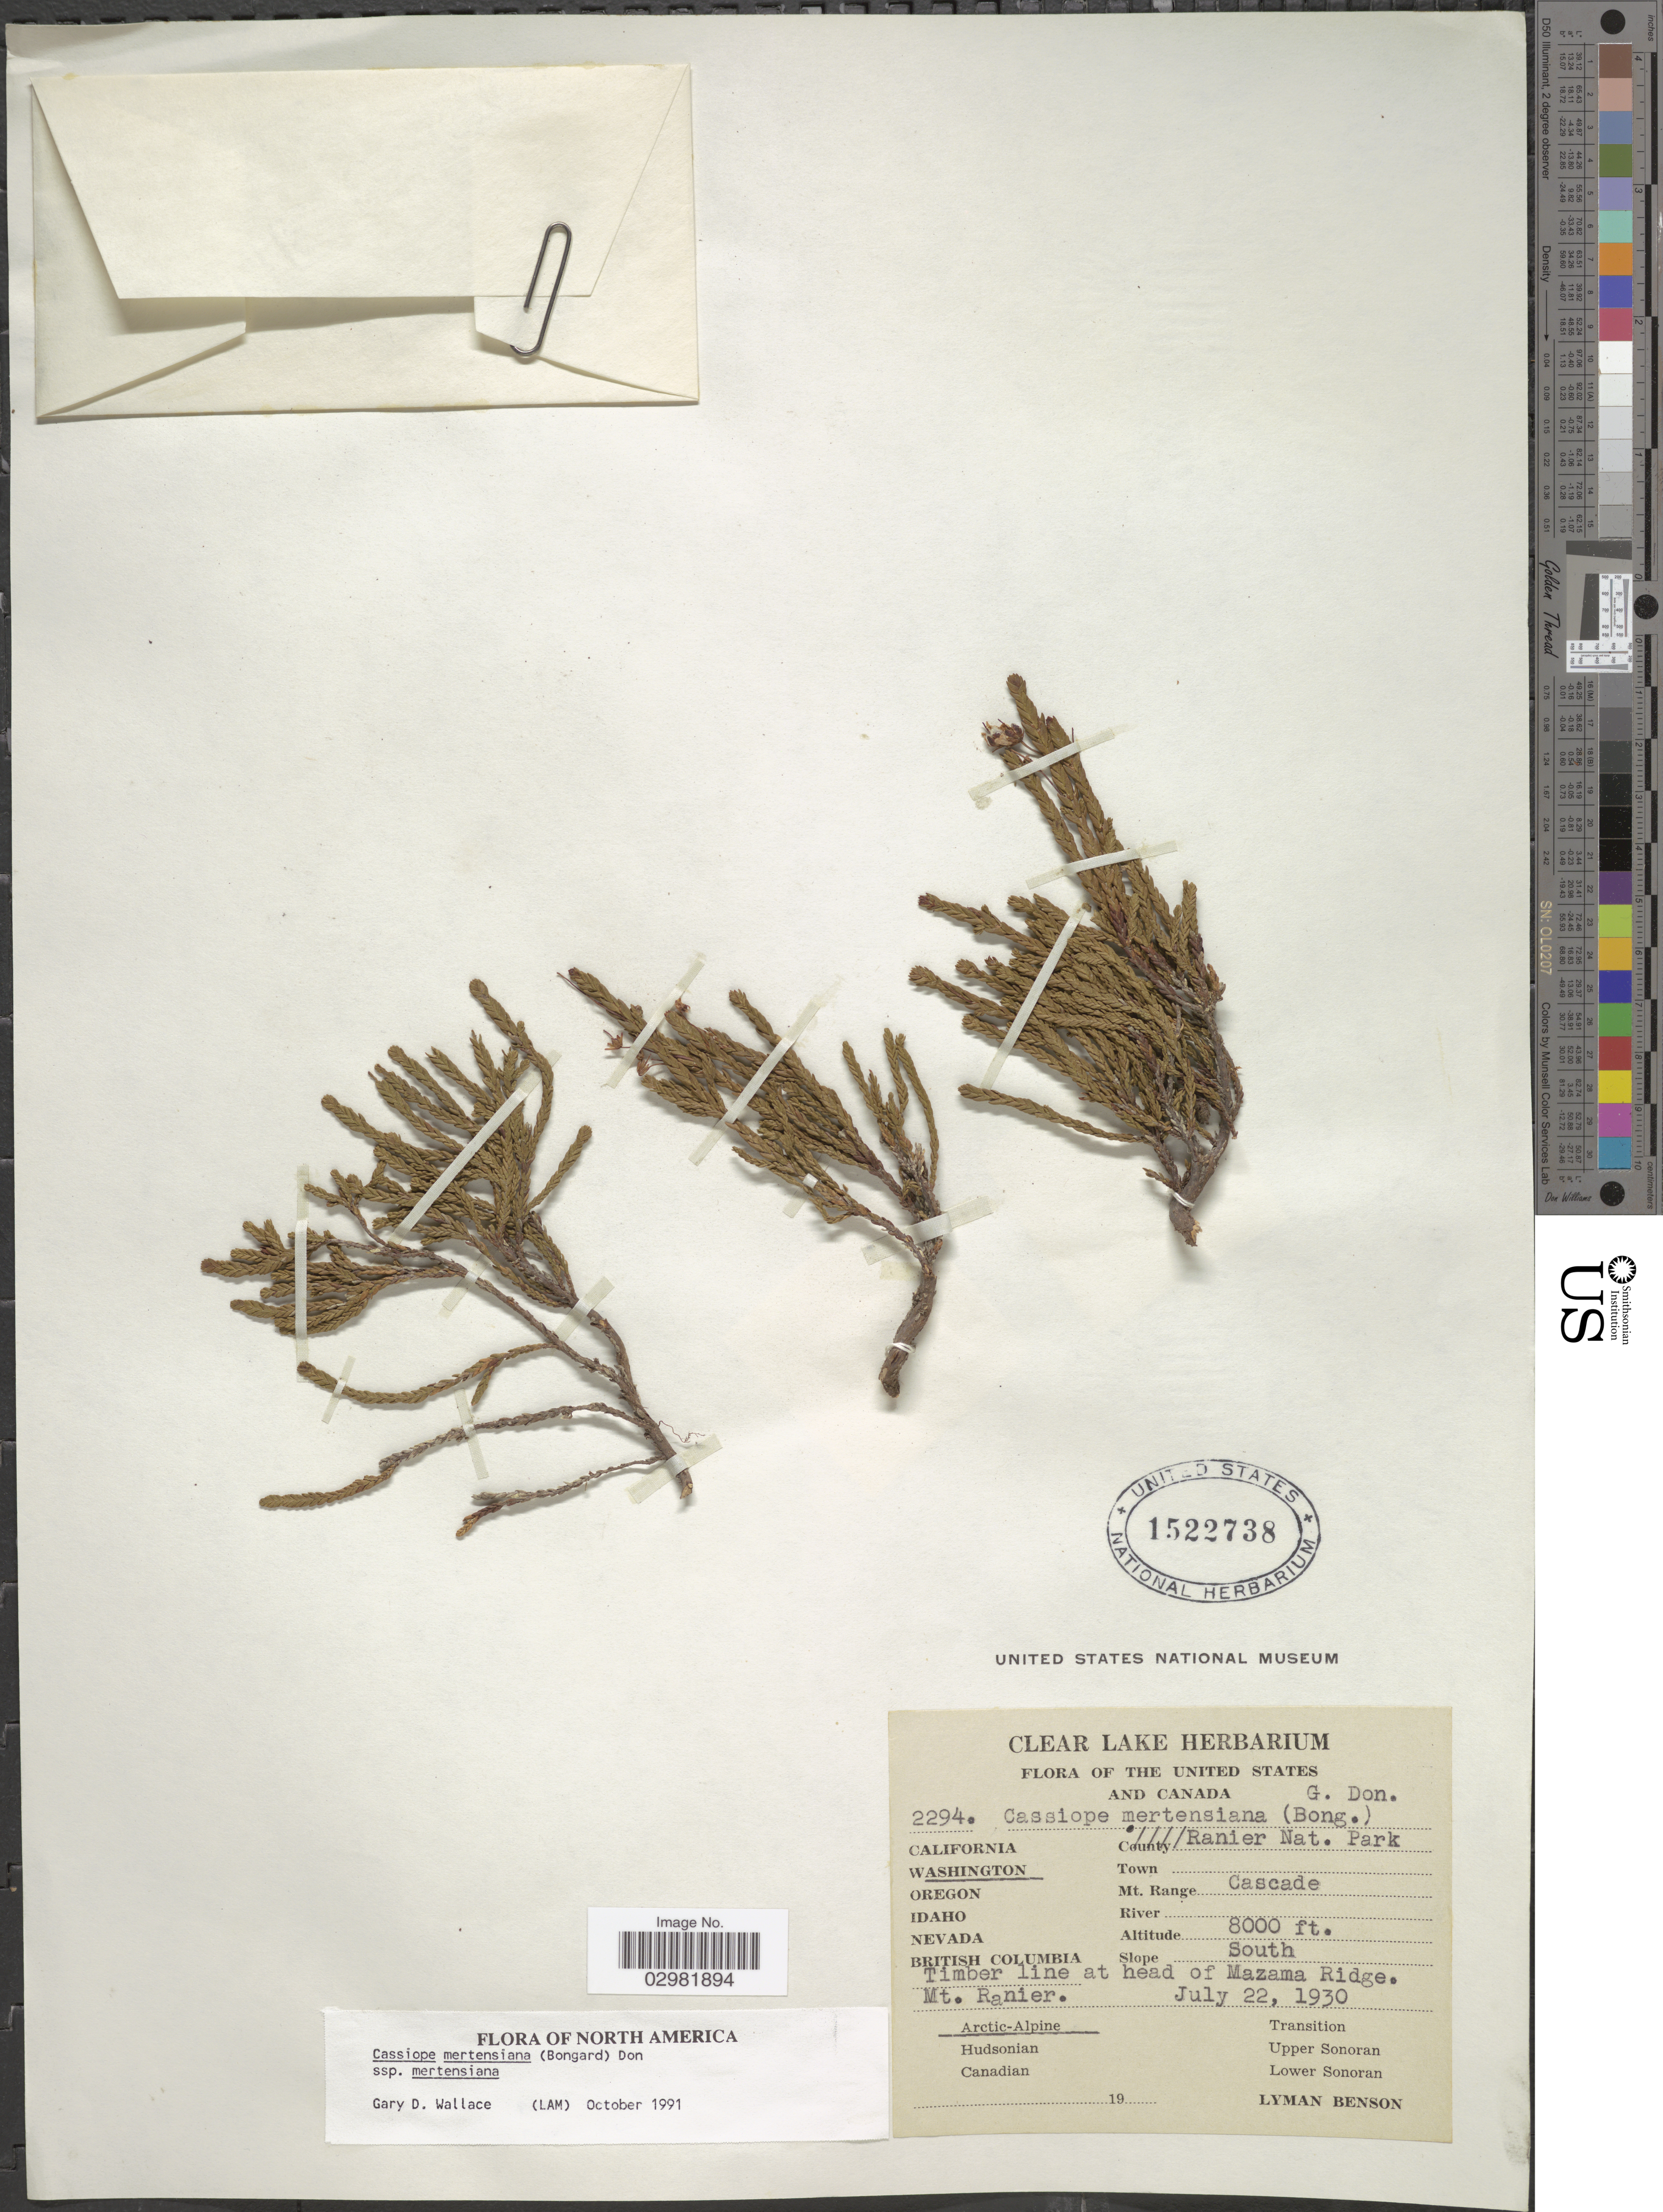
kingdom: Plantae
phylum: Tracheophyta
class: Magnoliopsida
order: Ericales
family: Ericaceae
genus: Cassiope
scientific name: Cassiope mertensiana subsp. mertensiana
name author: (Bong.) G. Don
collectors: L. D. Benson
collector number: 2294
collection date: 1930-07-22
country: United States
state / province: Washington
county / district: Lewis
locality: Ranier Nat. Park, Mt. Range Cascade. Slope South, Timber line at head of Mazama Ridge. Mt. Ranier, Arctic-Alpine.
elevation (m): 2438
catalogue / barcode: US 1522738